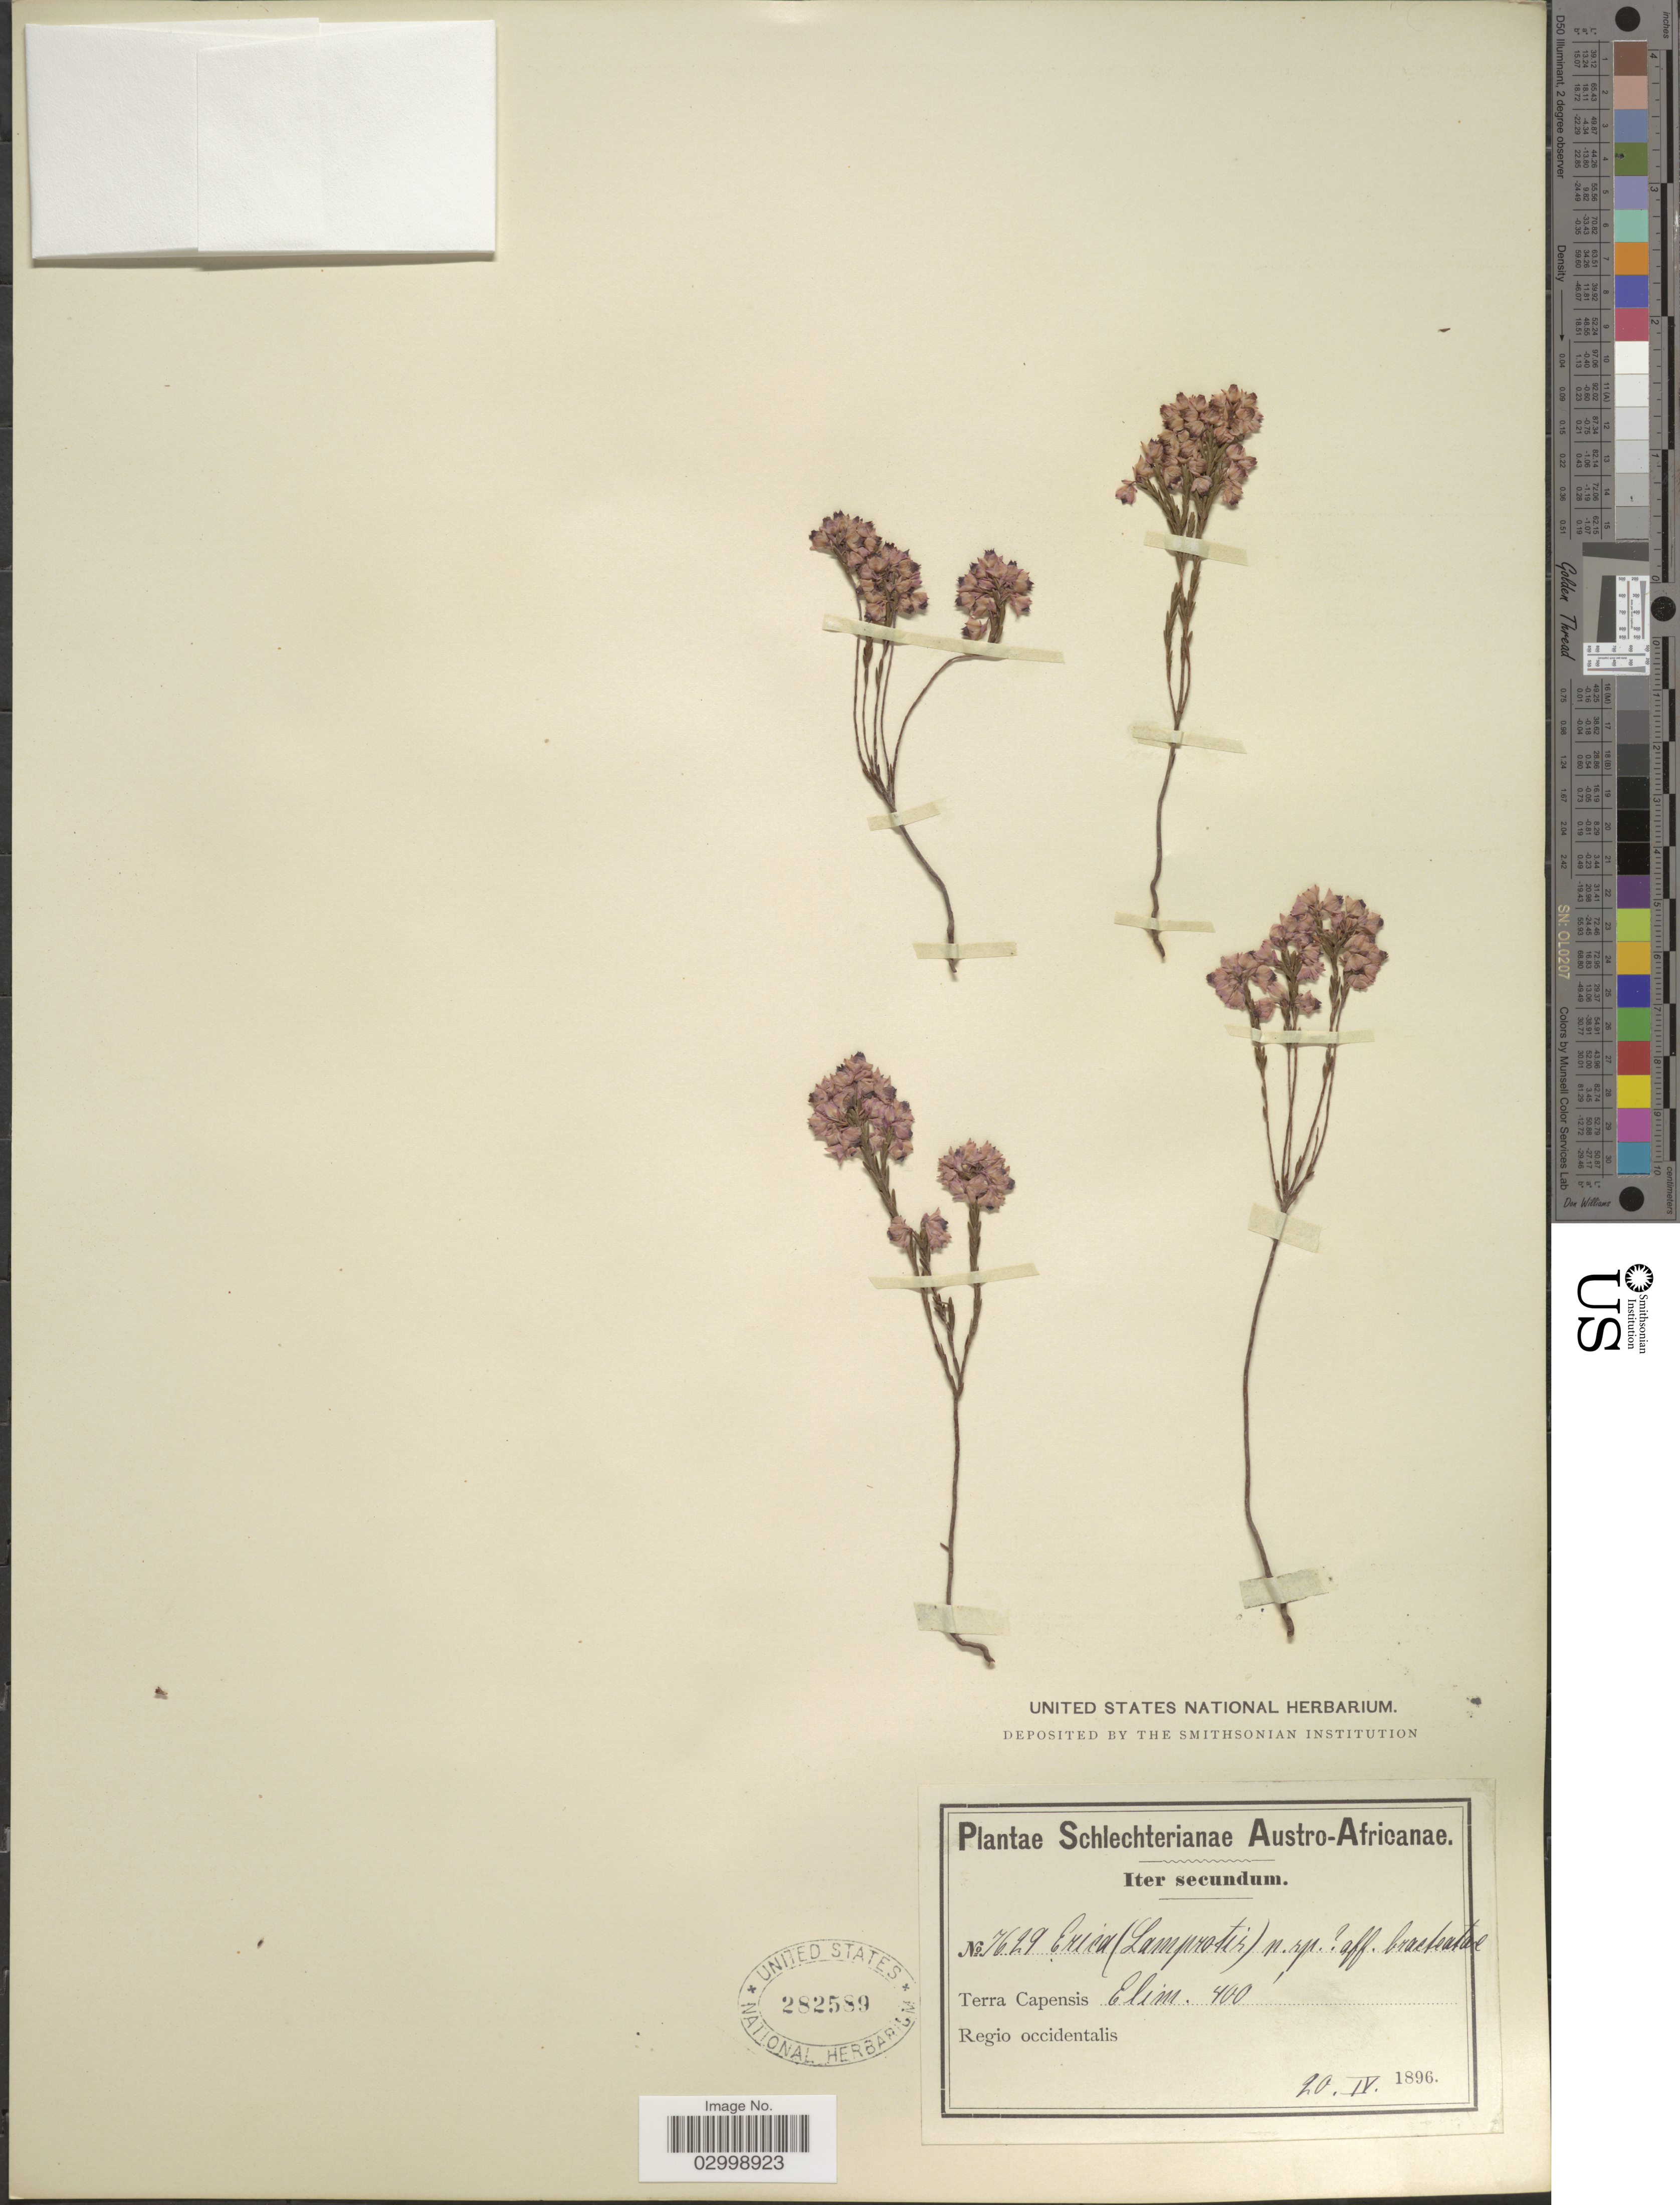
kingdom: Plantae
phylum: Tracheophyta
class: Magnoliopsida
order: Ericales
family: Ericaceae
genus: Erica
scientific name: Erica sp.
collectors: Schlechter, --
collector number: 7629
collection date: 1896-04-20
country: South Africa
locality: Austro-Africanae, Terra Capensis, Elim, Regio occidentalis.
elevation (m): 122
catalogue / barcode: US 282589